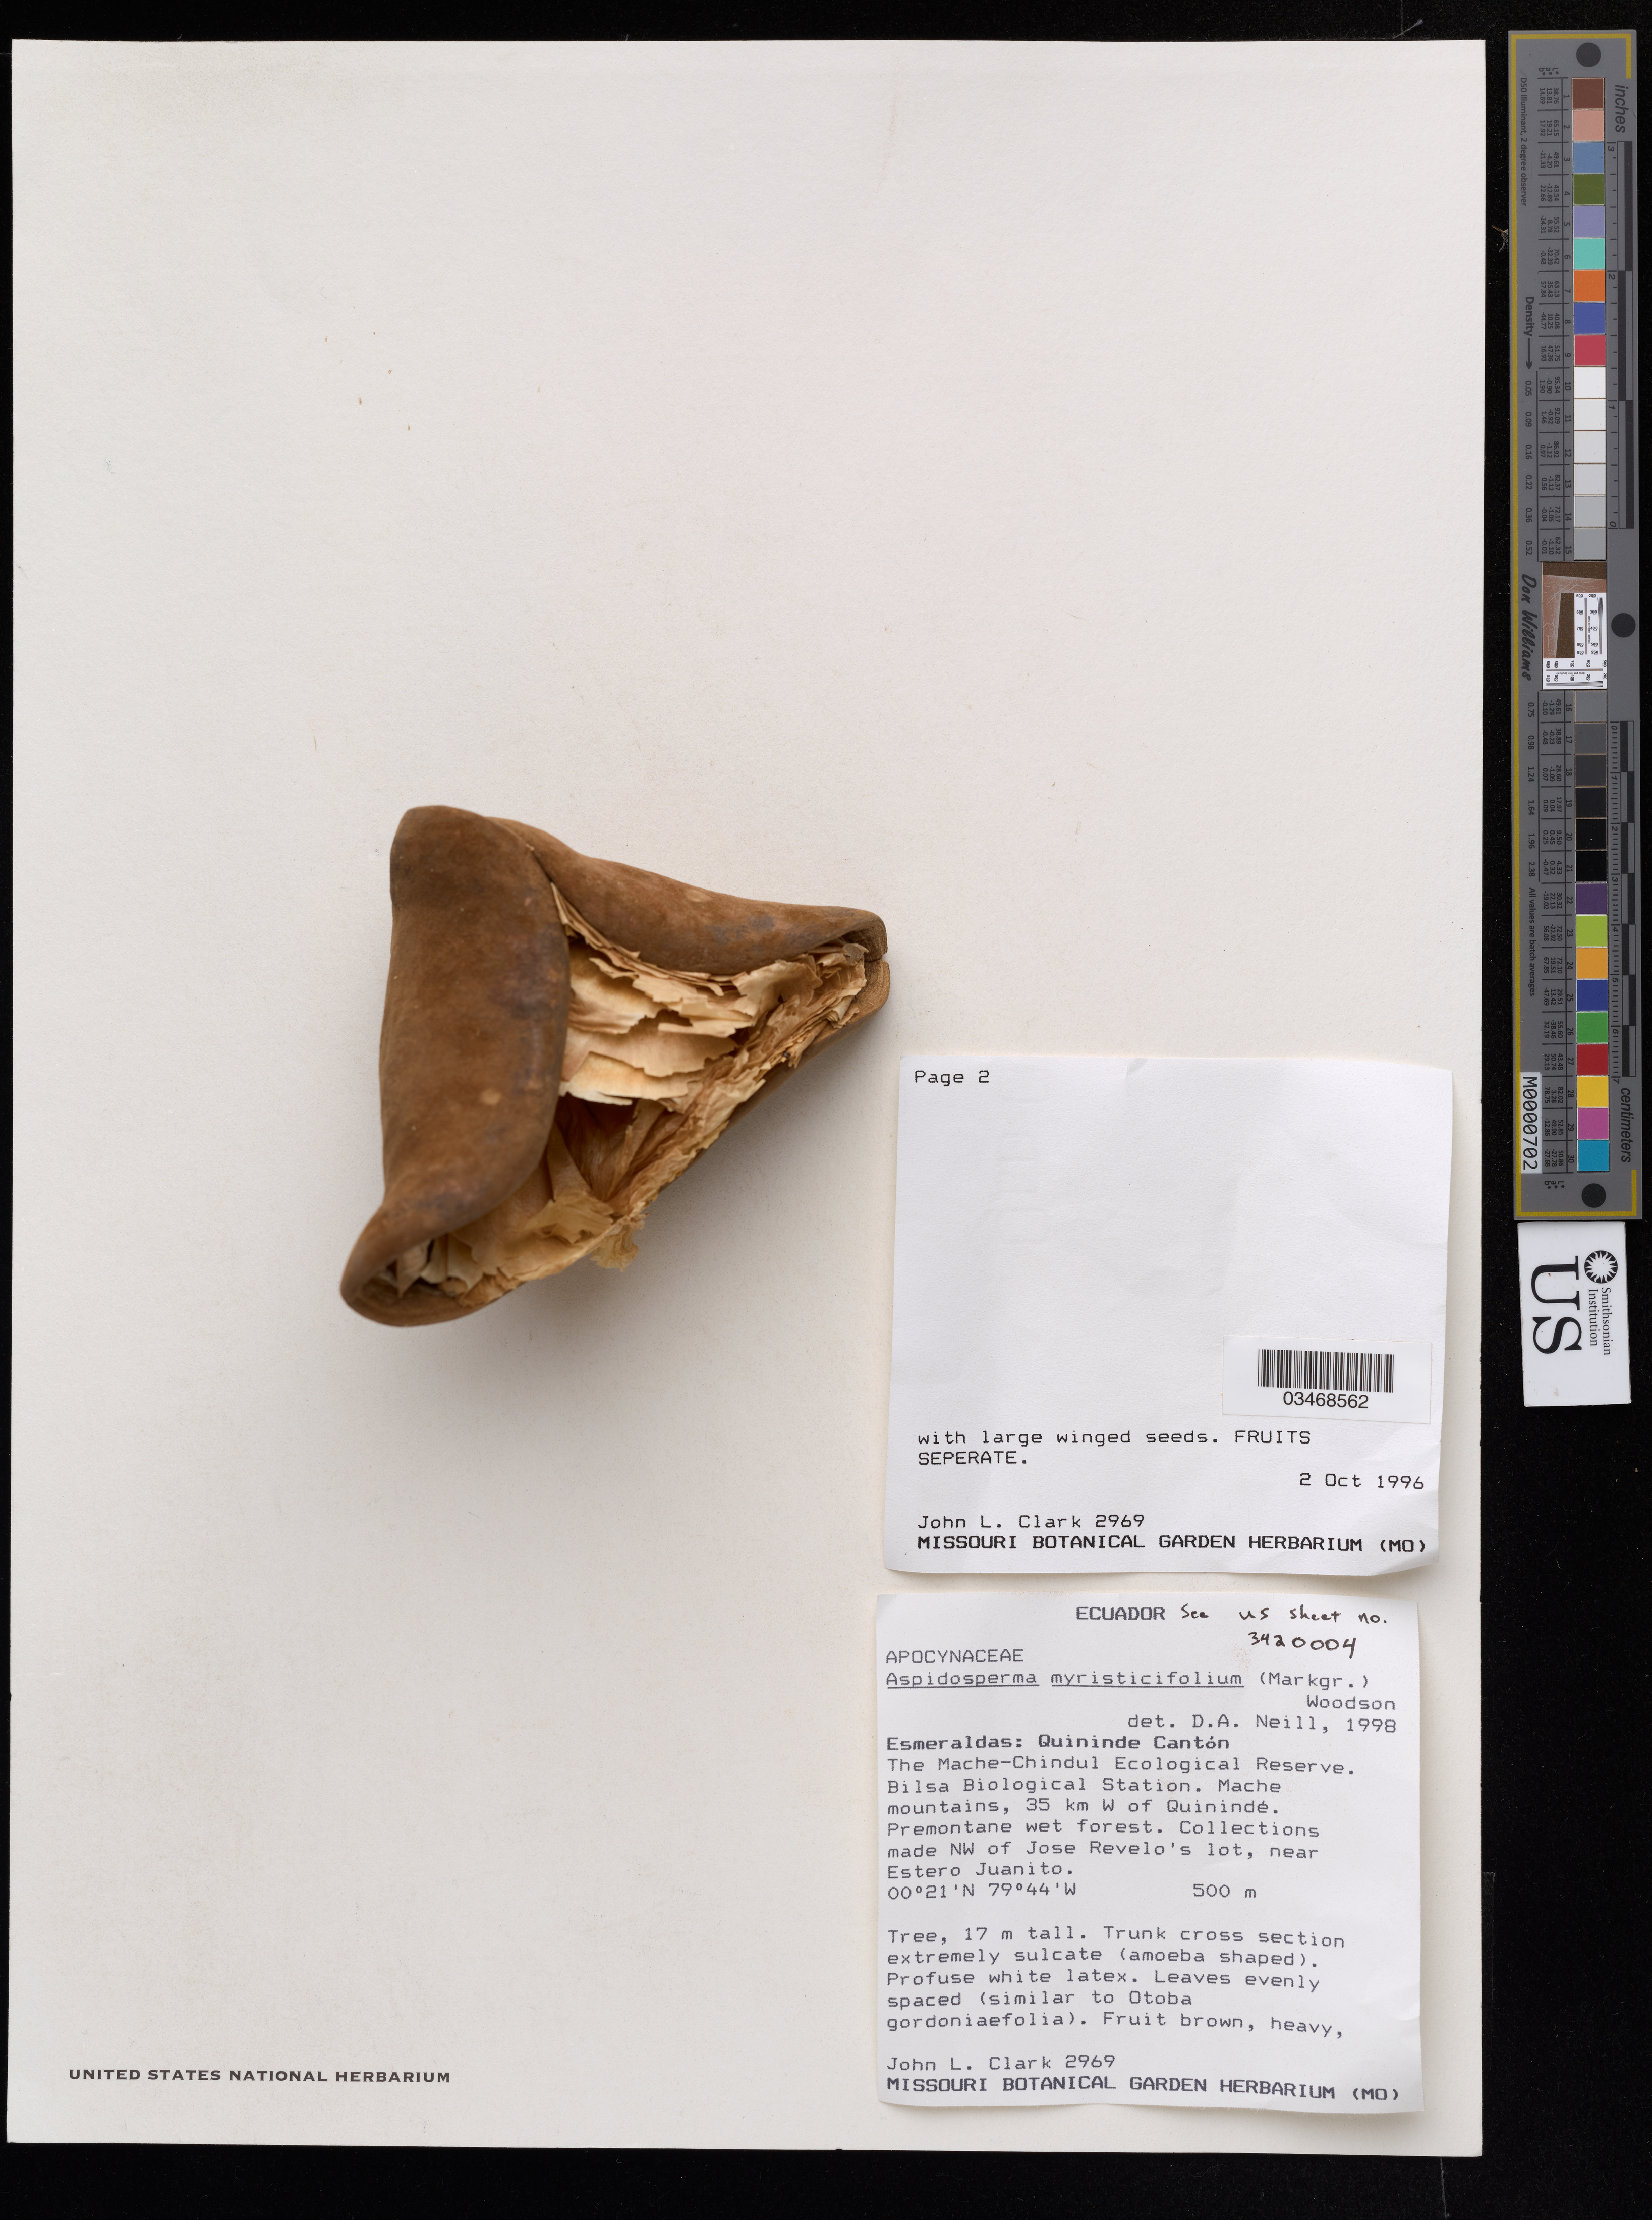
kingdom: Plantae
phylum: Tracheophyta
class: Magnoliopsida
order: Gentianales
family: Apocynaceae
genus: Aspidosperma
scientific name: Aspidosperma sp.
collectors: J. L. Clark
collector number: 2969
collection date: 1996-10-02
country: Ecuador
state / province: Esmeraldas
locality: Quininde Cantón. The Mache-Chindul Ecological Reserve. Bilsa Biological Station. Mache mountains, 35 km W of Quinindé. NW of Jose Revelo's lot, near Estero Juanito.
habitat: Premontane wet forest.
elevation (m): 500